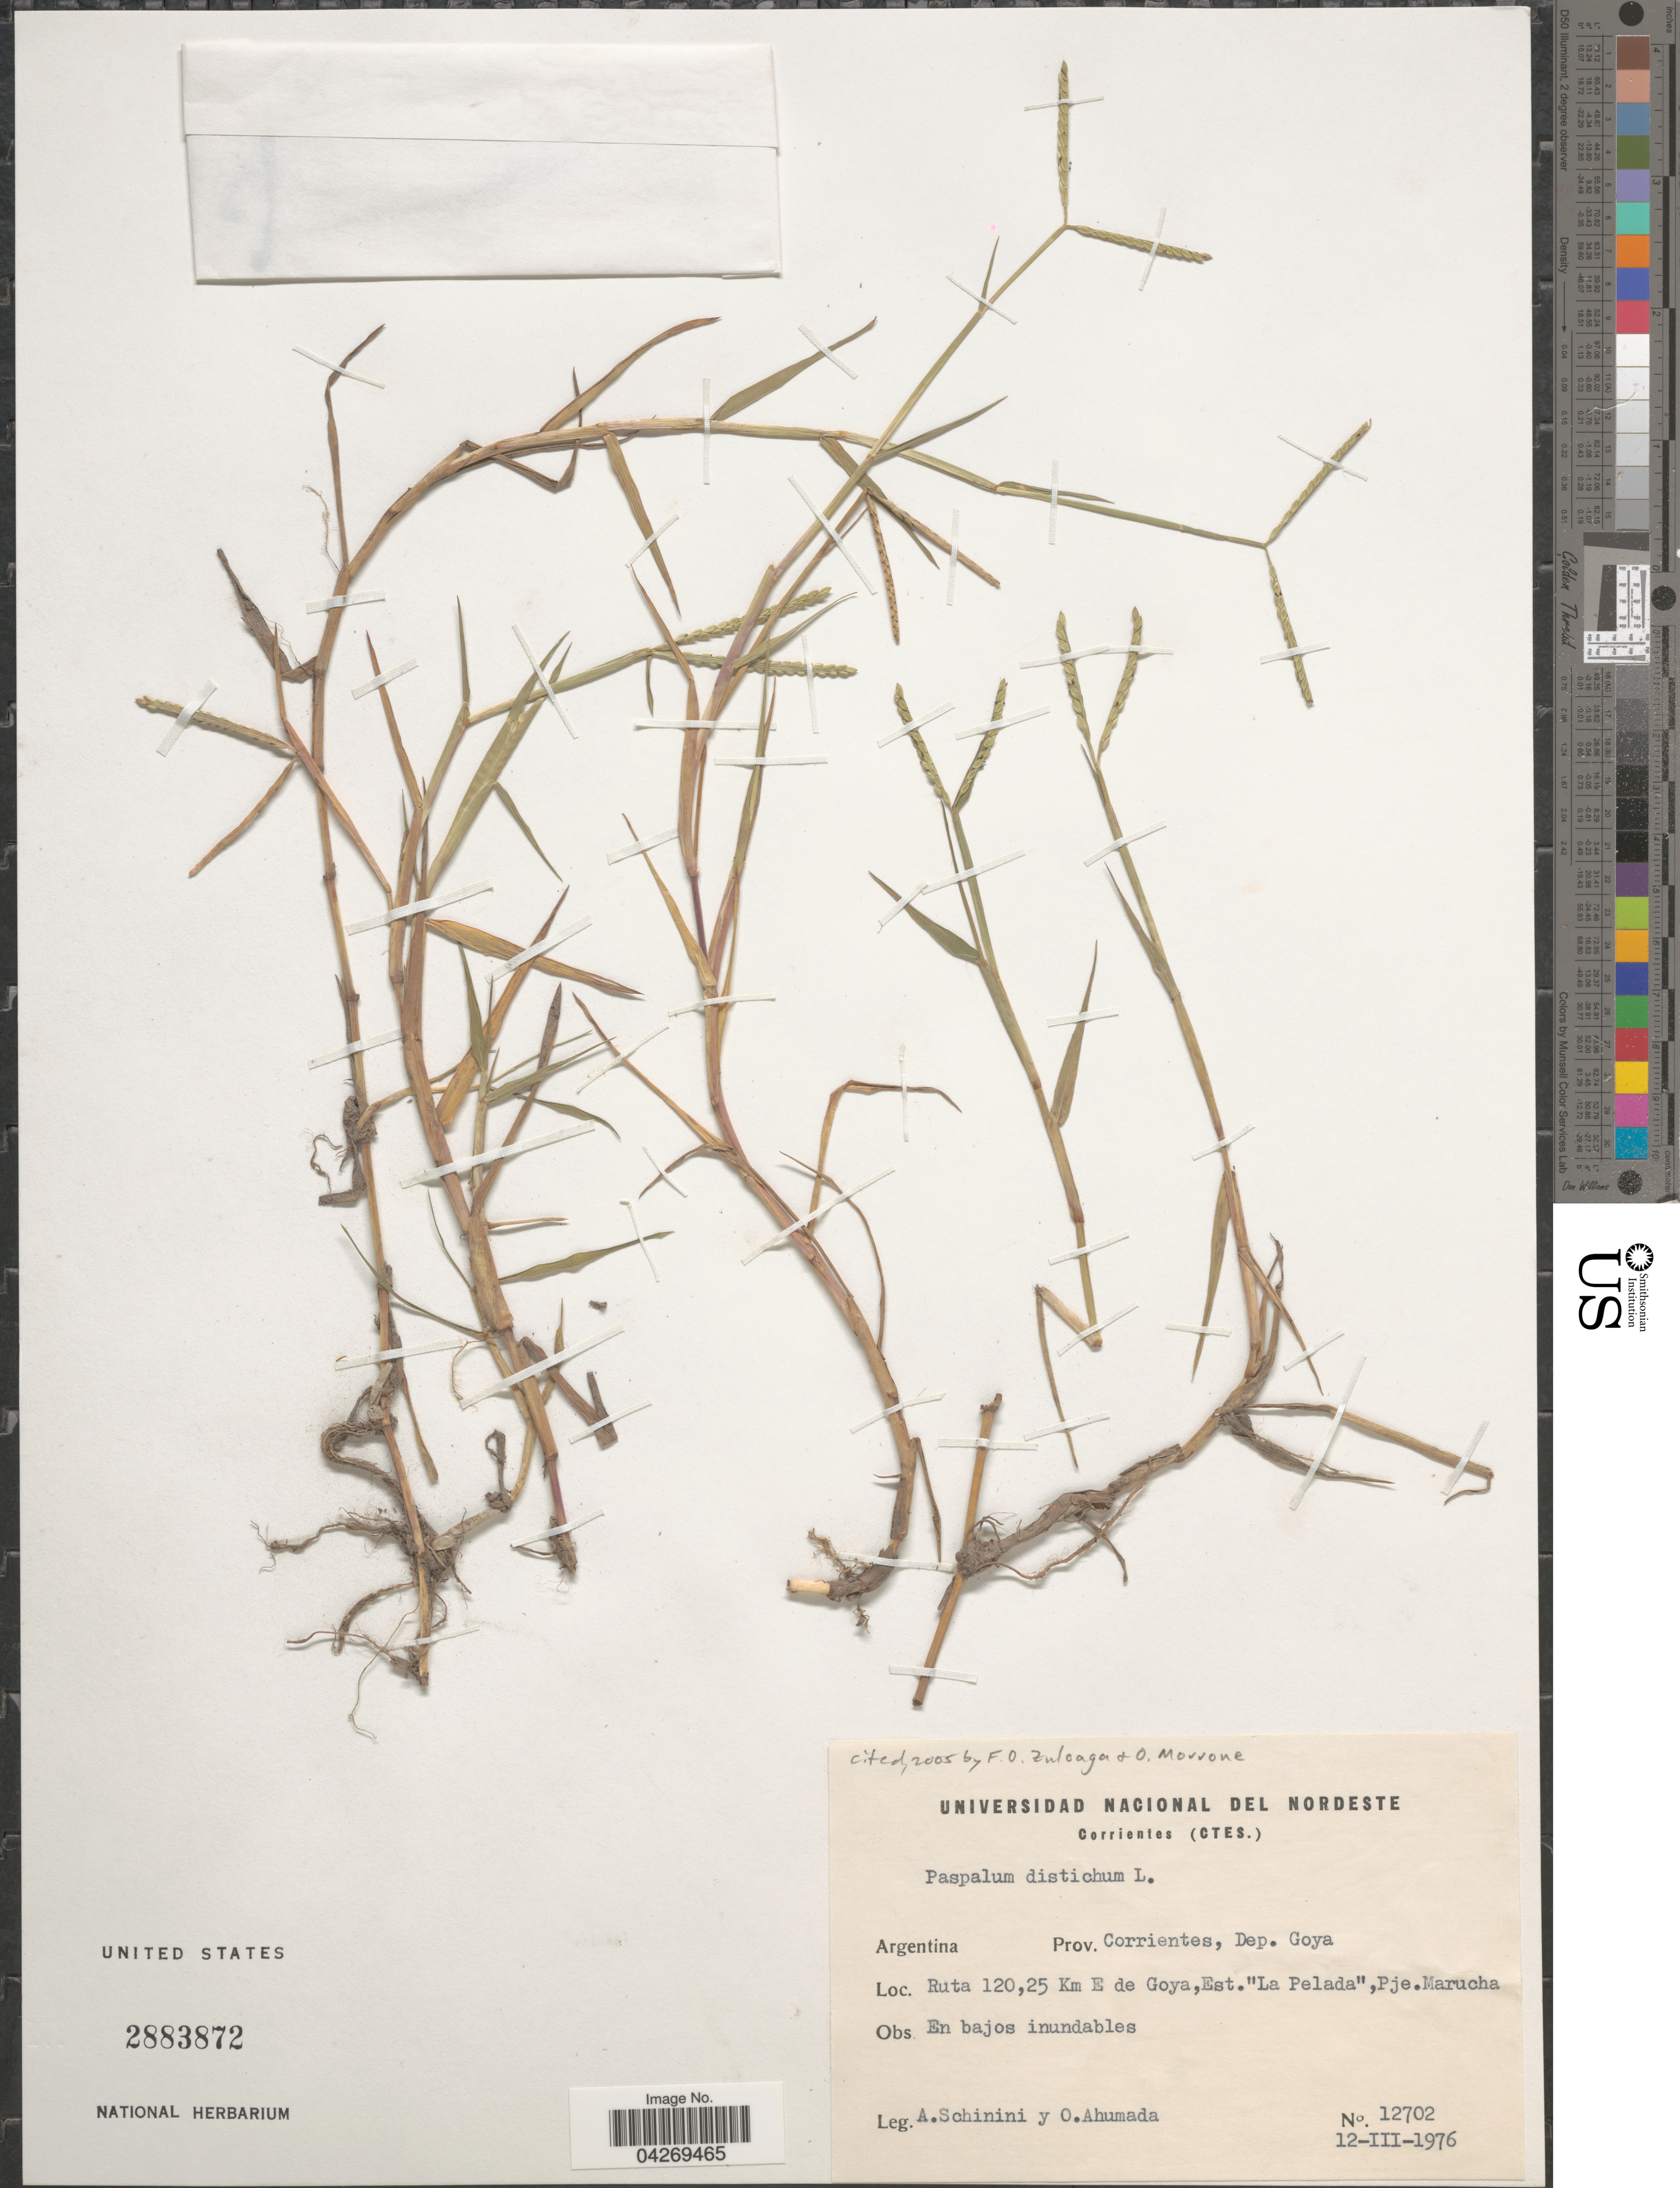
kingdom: Plantae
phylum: Tracheophyta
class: Liliopsida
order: Poales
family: Poaceae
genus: Paspalum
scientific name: Paspalum distichum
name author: L.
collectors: A. Schinini & O. Ahumada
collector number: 12702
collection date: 1976-03-12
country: Argentina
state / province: Corrientes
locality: Dep. Goya. Ruta 120, 25 Km E de Goya, Est. "La Pelada", Pje. Marucha.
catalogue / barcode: US 2883872